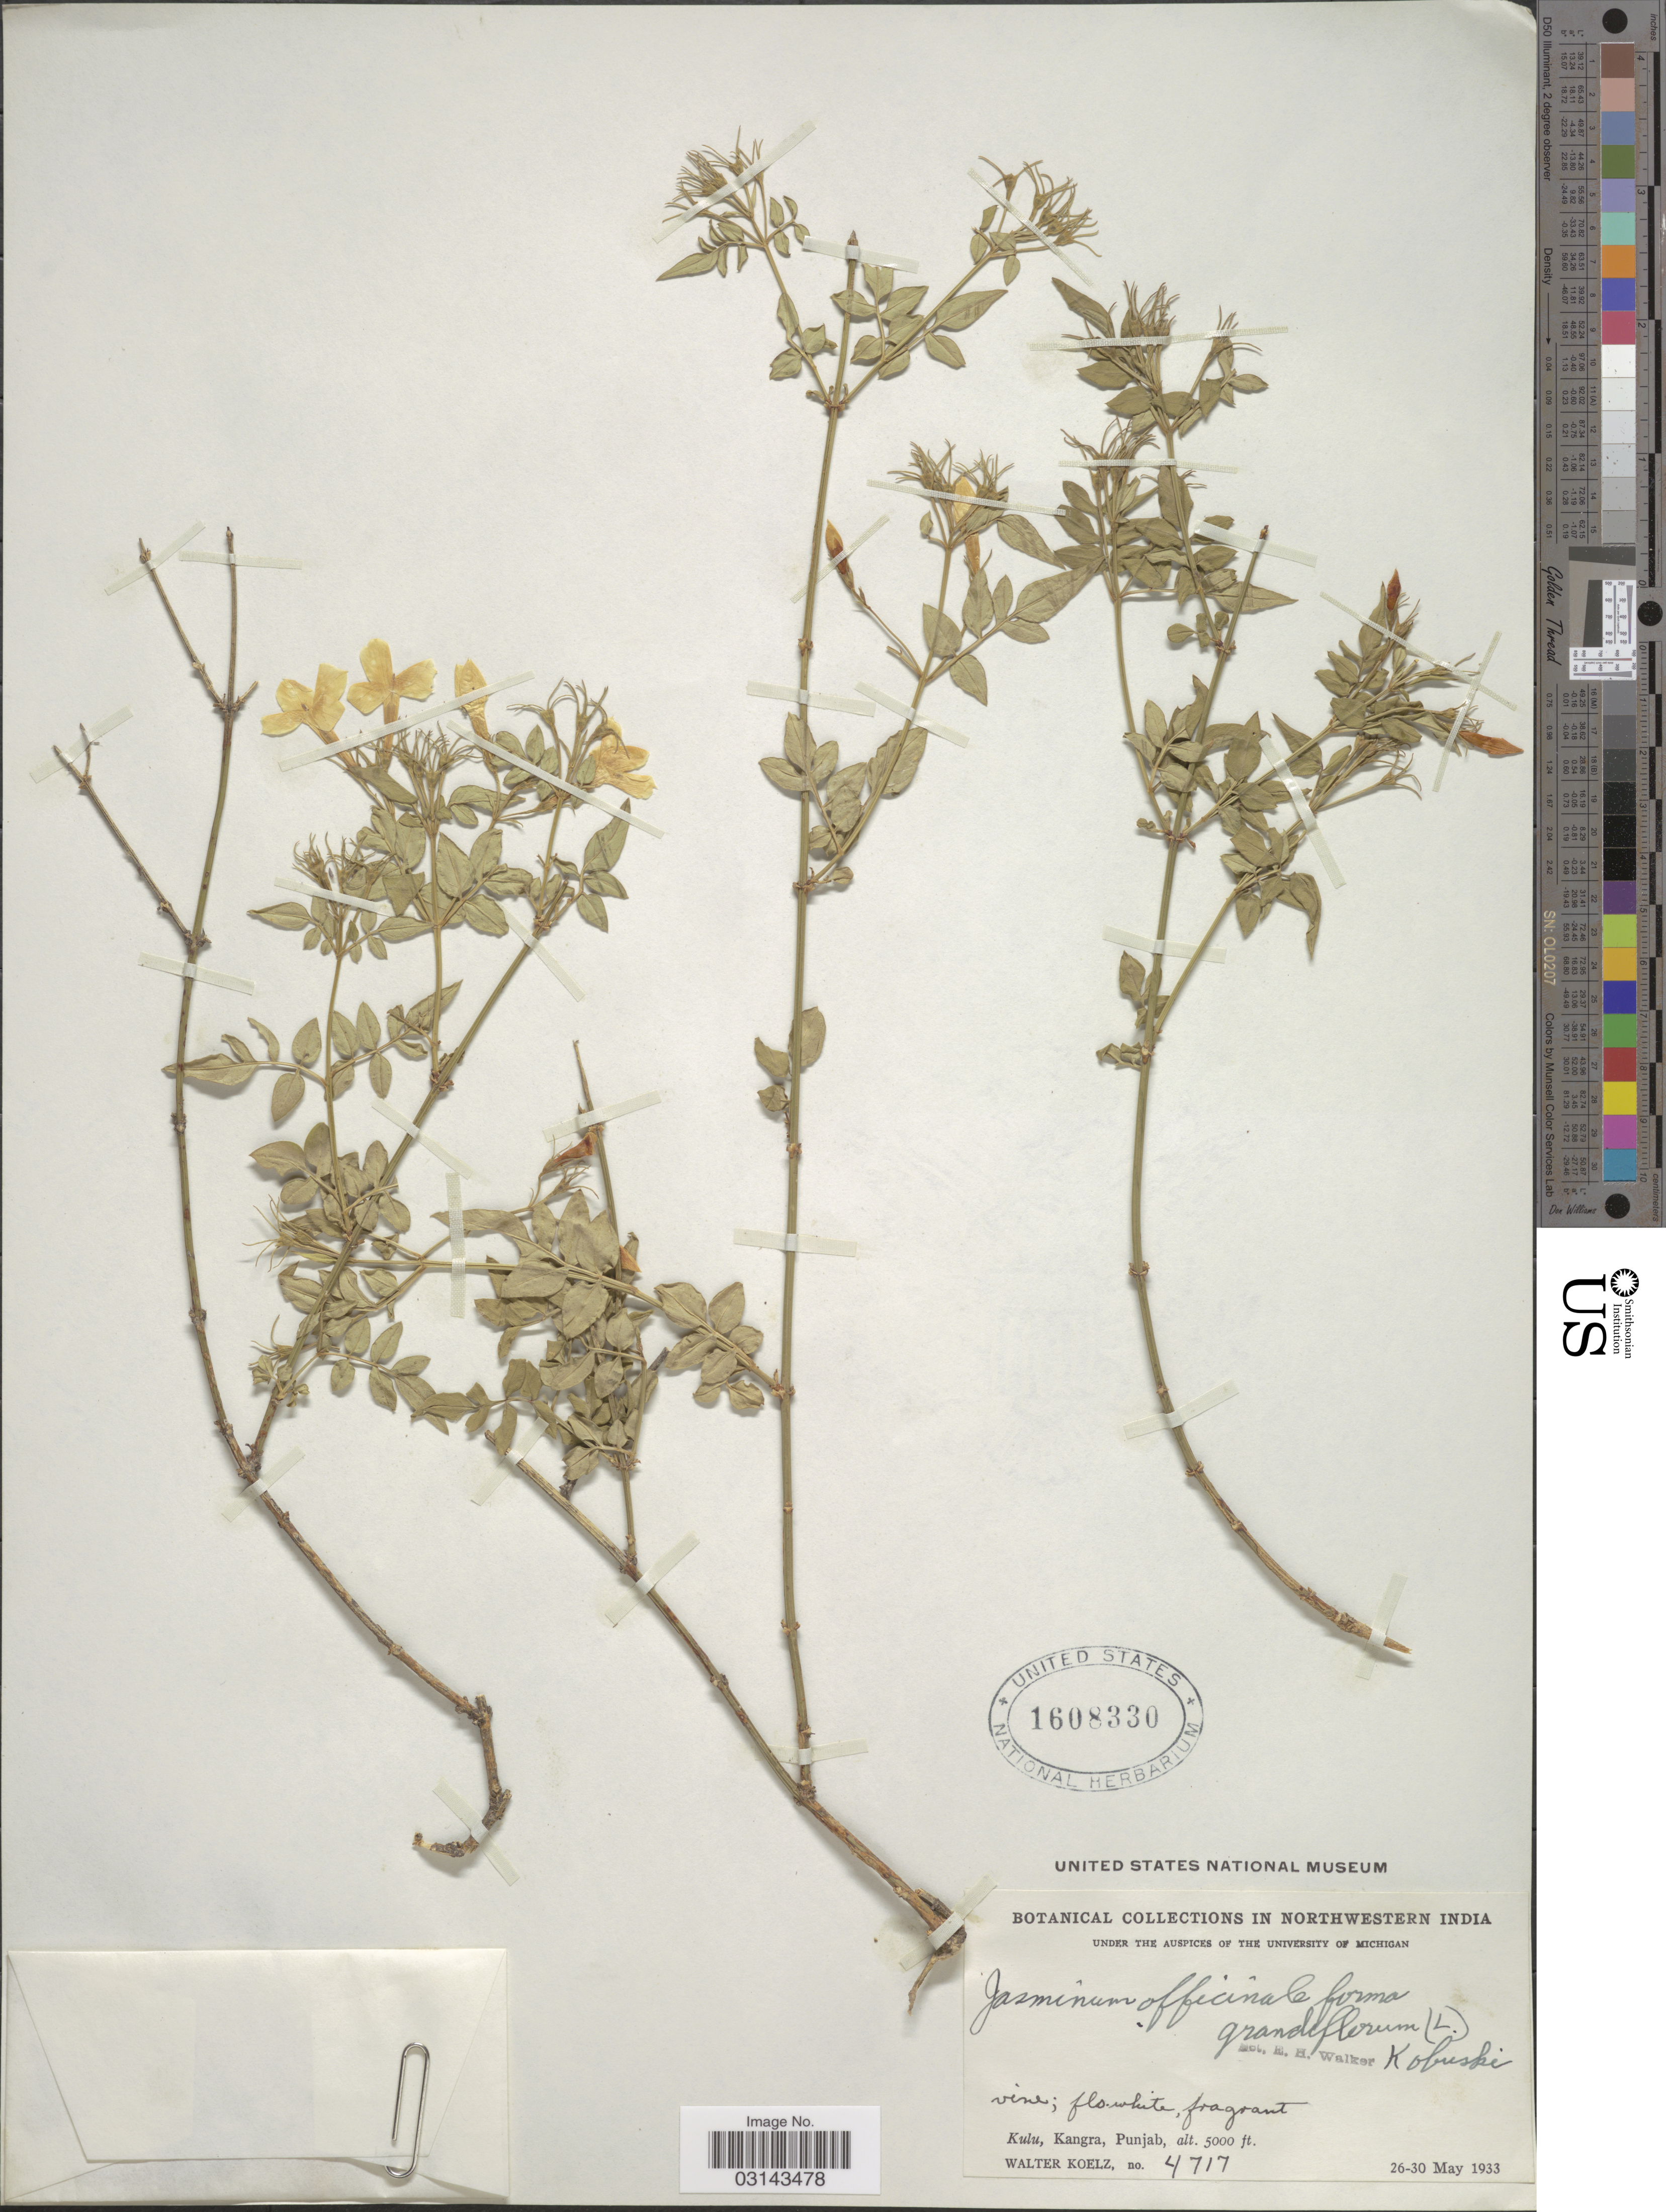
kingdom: Plantae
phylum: Tracheophyta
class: Magnoliopsida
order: Lamiales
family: Oleaceae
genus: Jasminum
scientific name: Jasminum officinale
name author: L.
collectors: W. N. Koelz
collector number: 4717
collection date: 1933-05-26/1933-05-30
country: India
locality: Northwestern India. Kulu, Kangra.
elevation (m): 1524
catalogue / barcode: US 1608330